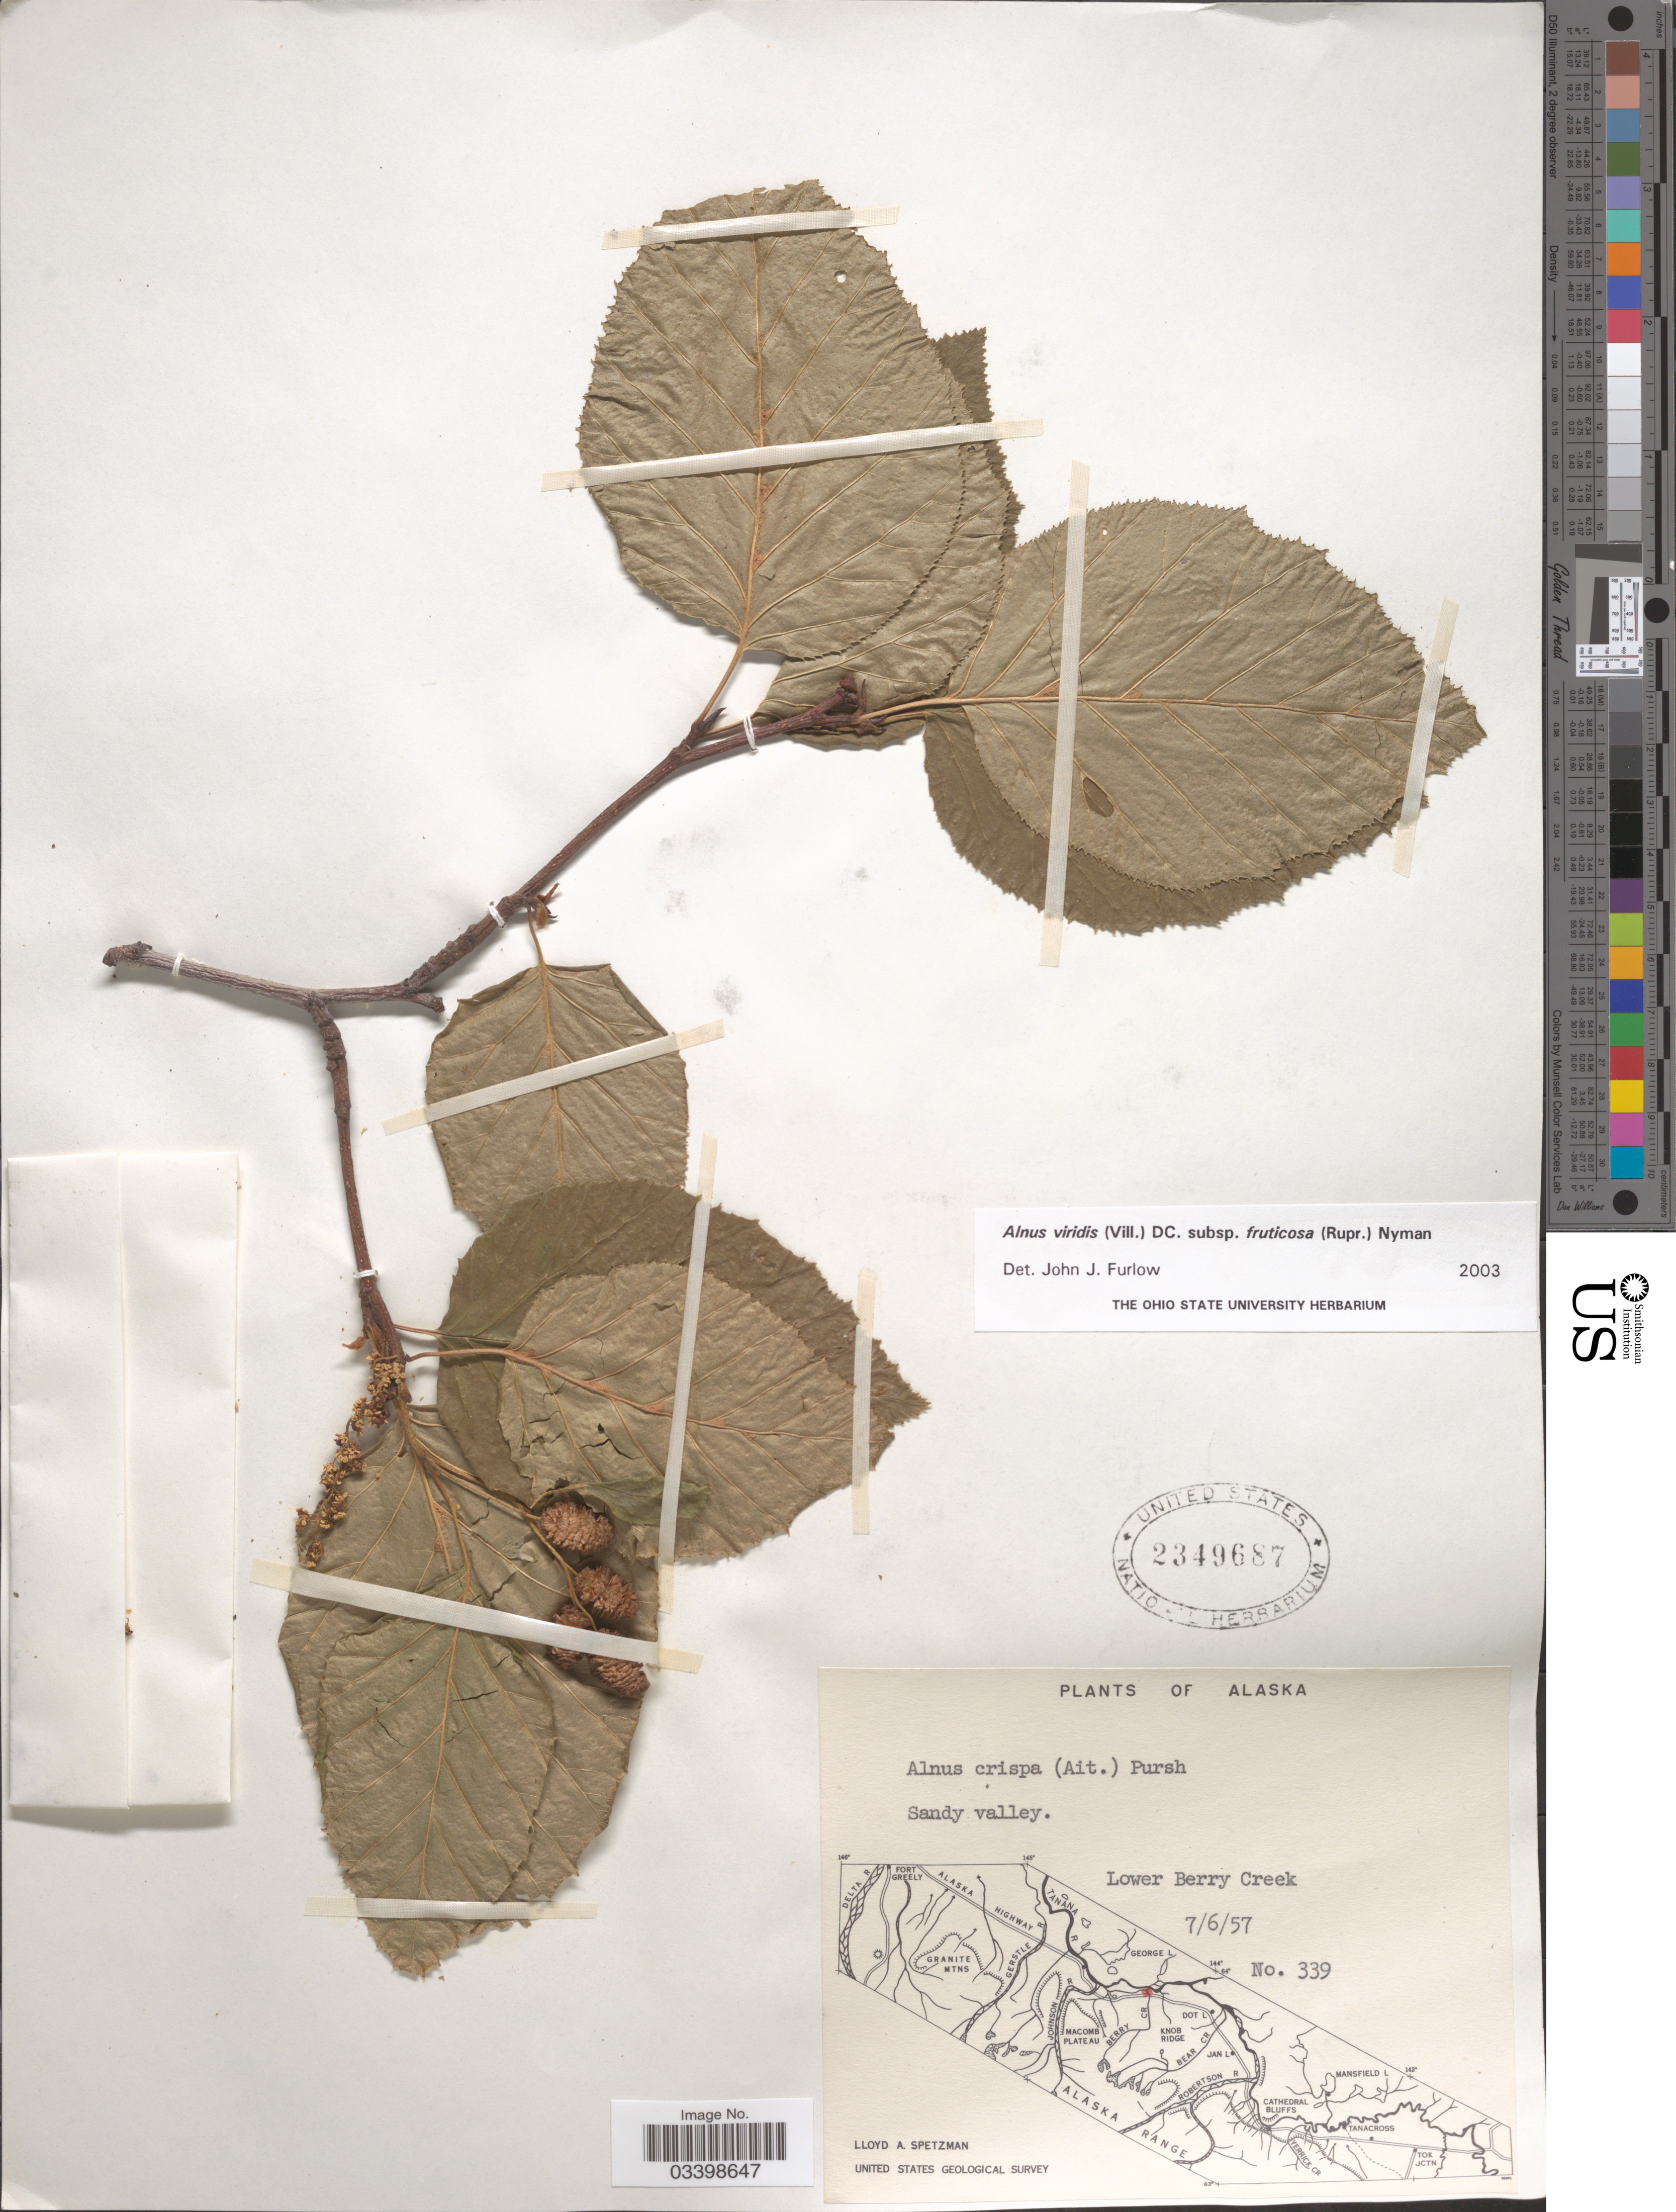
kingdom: Plantae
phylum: Tracheophyta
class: Magnoliopsida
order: Fagales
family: Betulaceae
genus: Alnus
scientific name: Alnus viridis subsp. fruticosa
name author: (Rupr.) Nyman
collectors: L. Spetzman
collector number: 339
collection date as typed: Transcribed d/m/y: 6/7/57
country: United States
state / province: Alaska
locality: Sandy valley. Lower Berry Creek.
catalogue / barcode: US 2349687